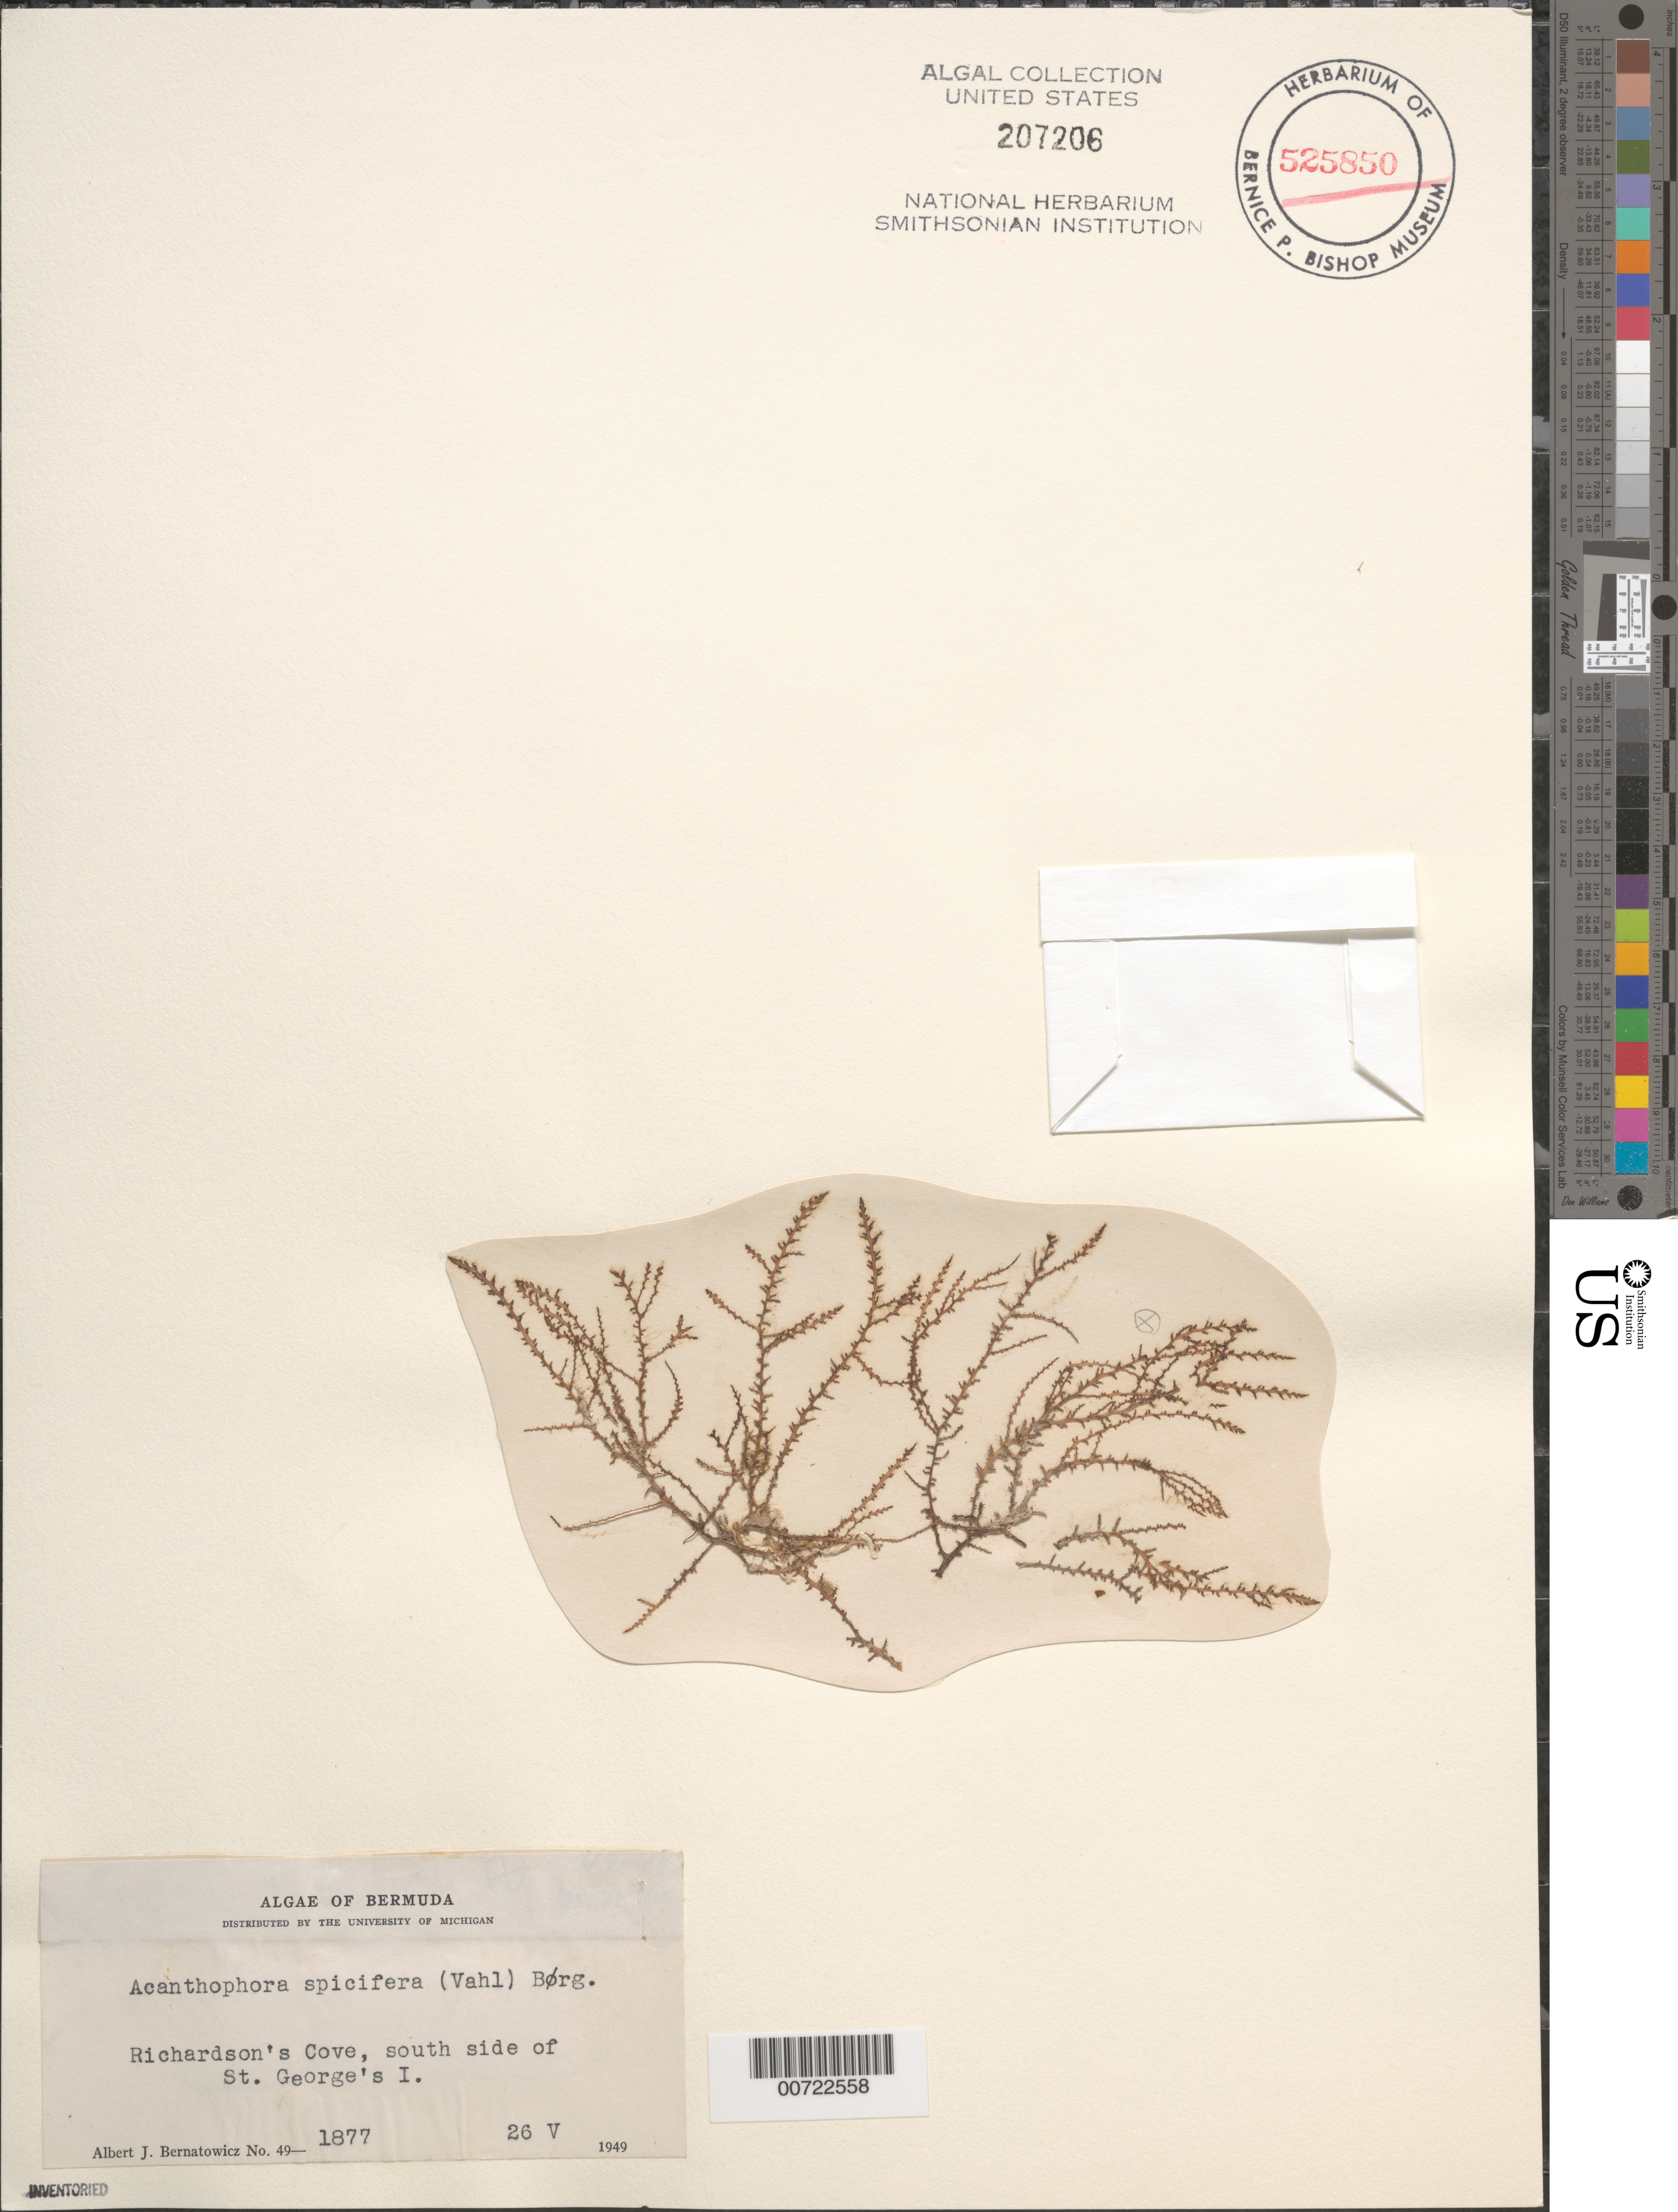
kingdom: Plantae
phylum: Rhodophyta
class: Florideophyceae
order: Ceramiales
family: Rhodomelaceae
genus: Acanthophora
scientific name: Acanthophora spicifera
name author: (Vahl) Børgesen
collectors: A. Bernatowicz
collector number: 49-1877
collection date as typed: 26 May 1949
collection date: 1949-05-26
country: Bermuda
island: St. George's Island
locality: Richardson's Cove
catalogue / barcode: US 207206